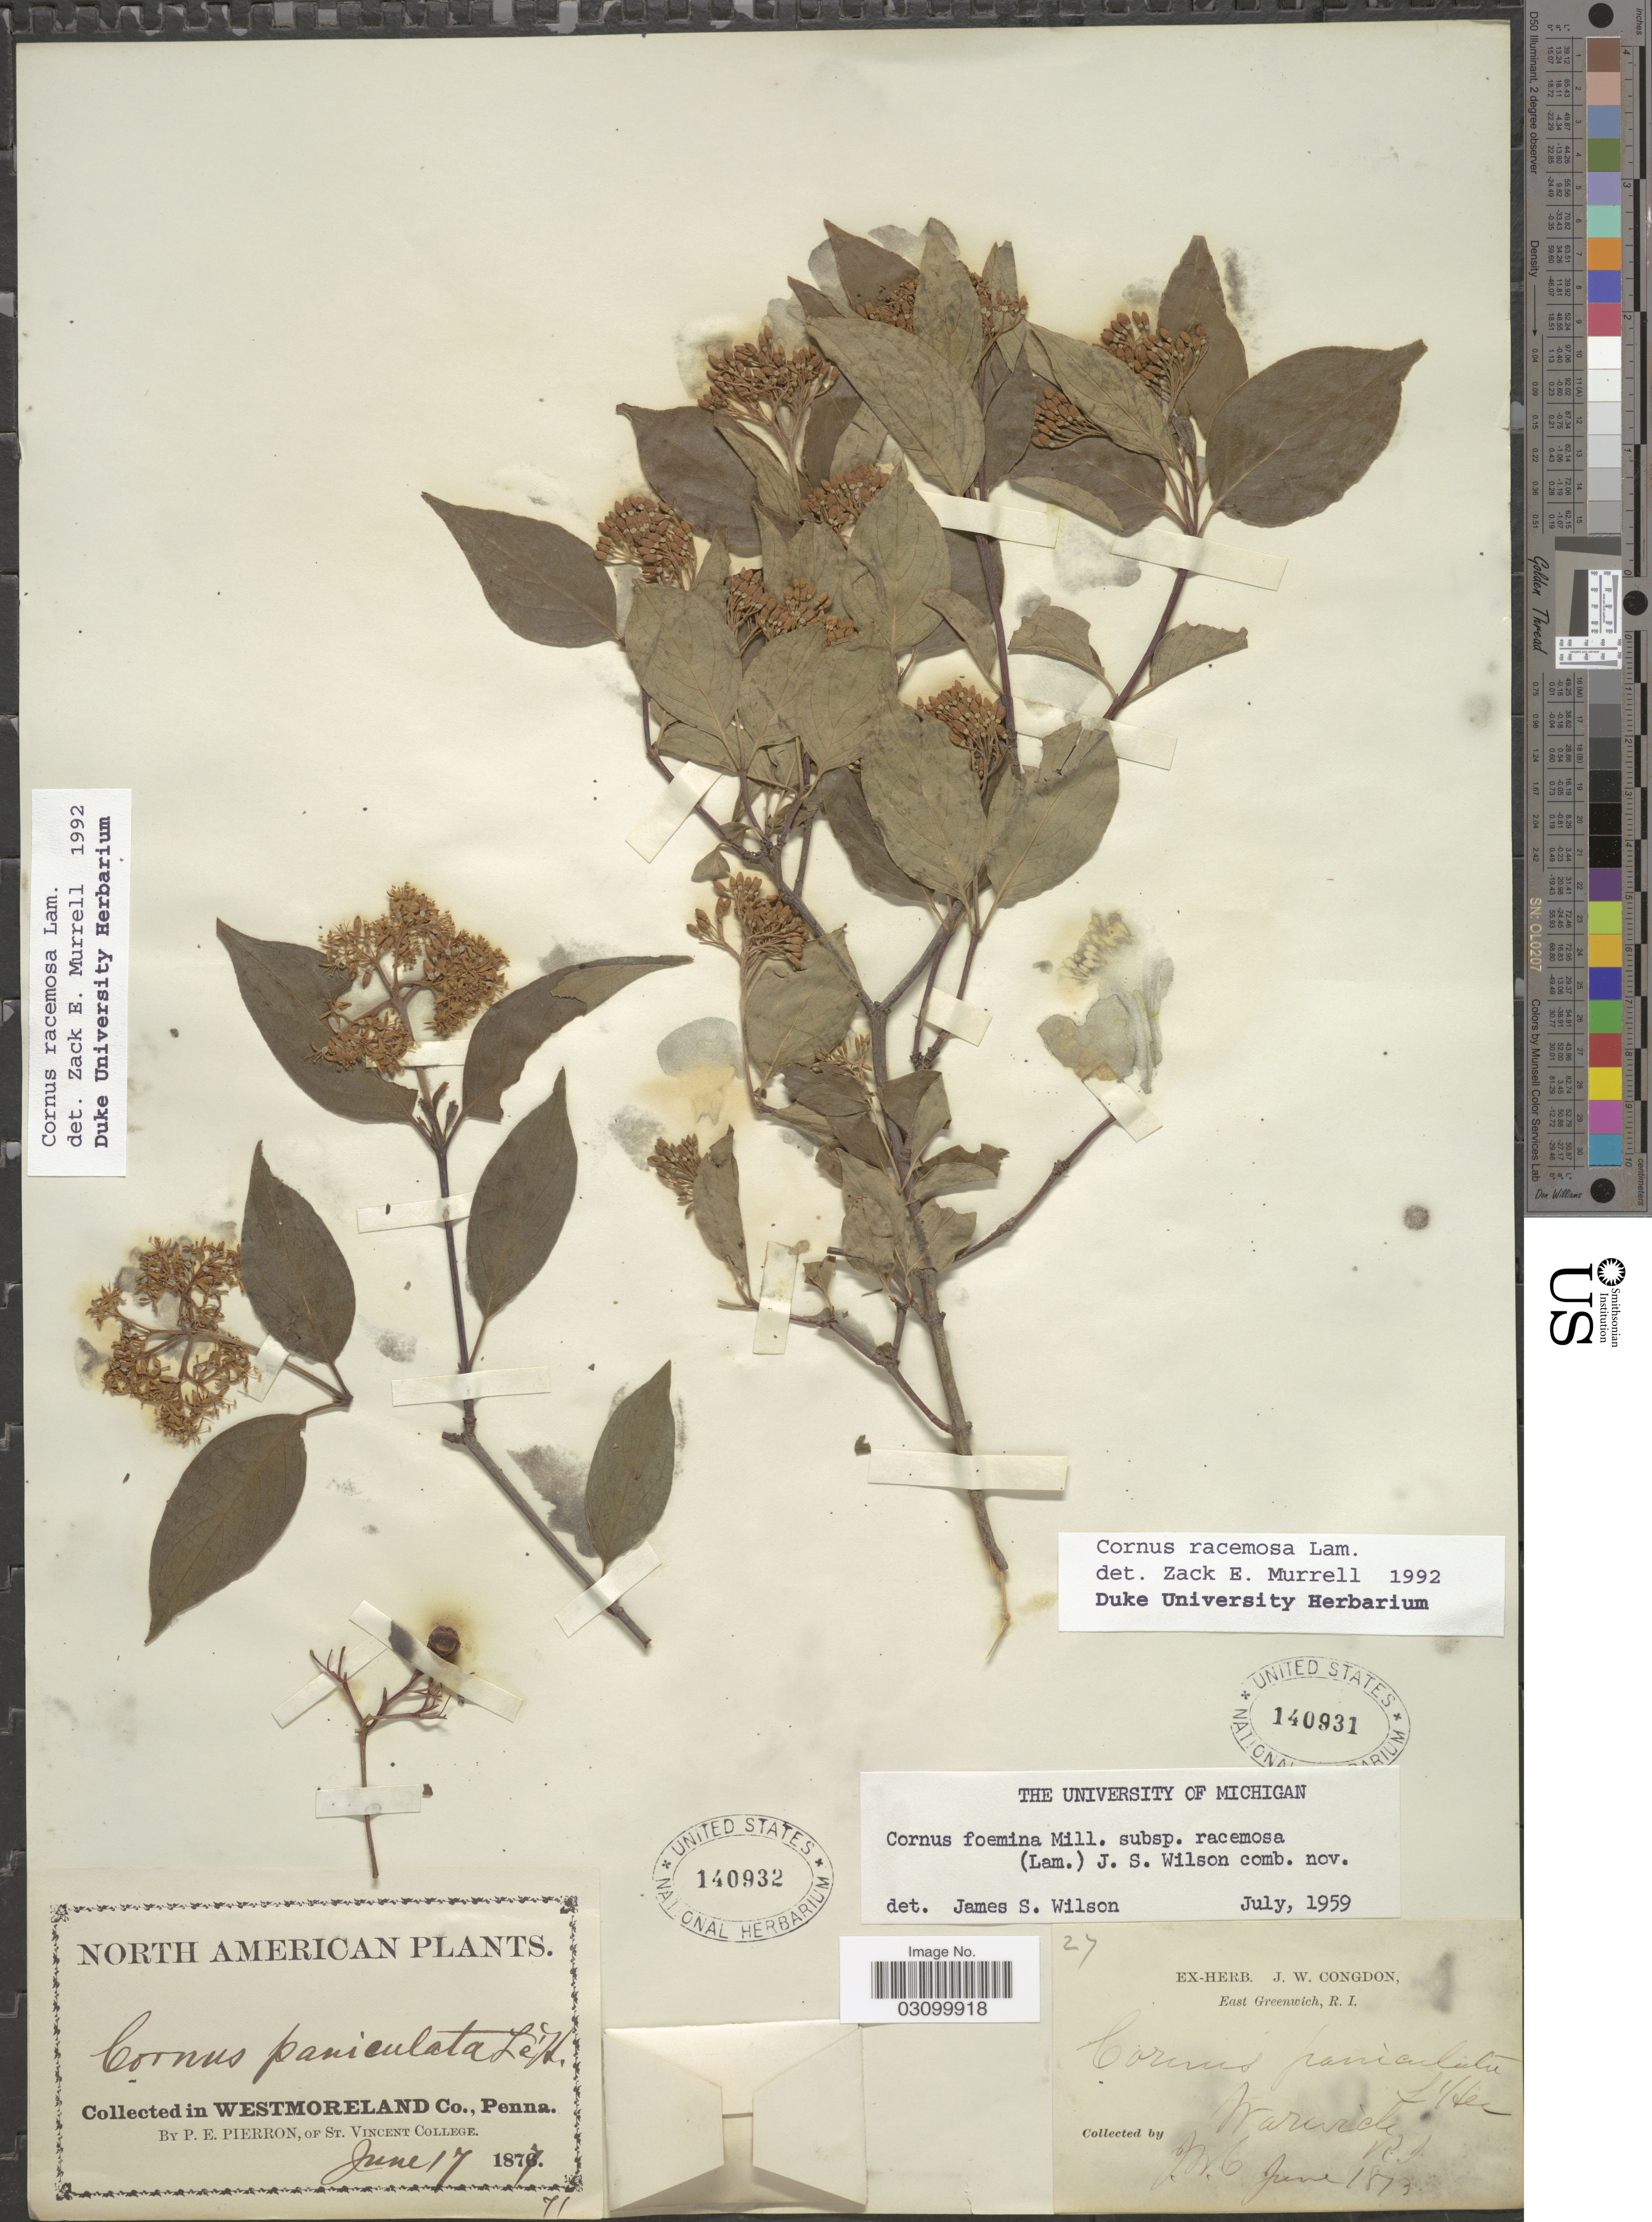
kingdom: Plantae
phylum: Tracheophyta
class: Magnoliopsida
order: Cornales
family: Cornaceae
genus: Cornus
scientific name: Cornus racemosa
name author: Lam.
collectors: J. W. Congdon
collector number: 27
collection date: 1873-06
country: United States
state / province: Rhode Island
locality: Warwick.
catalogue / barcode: US 140931